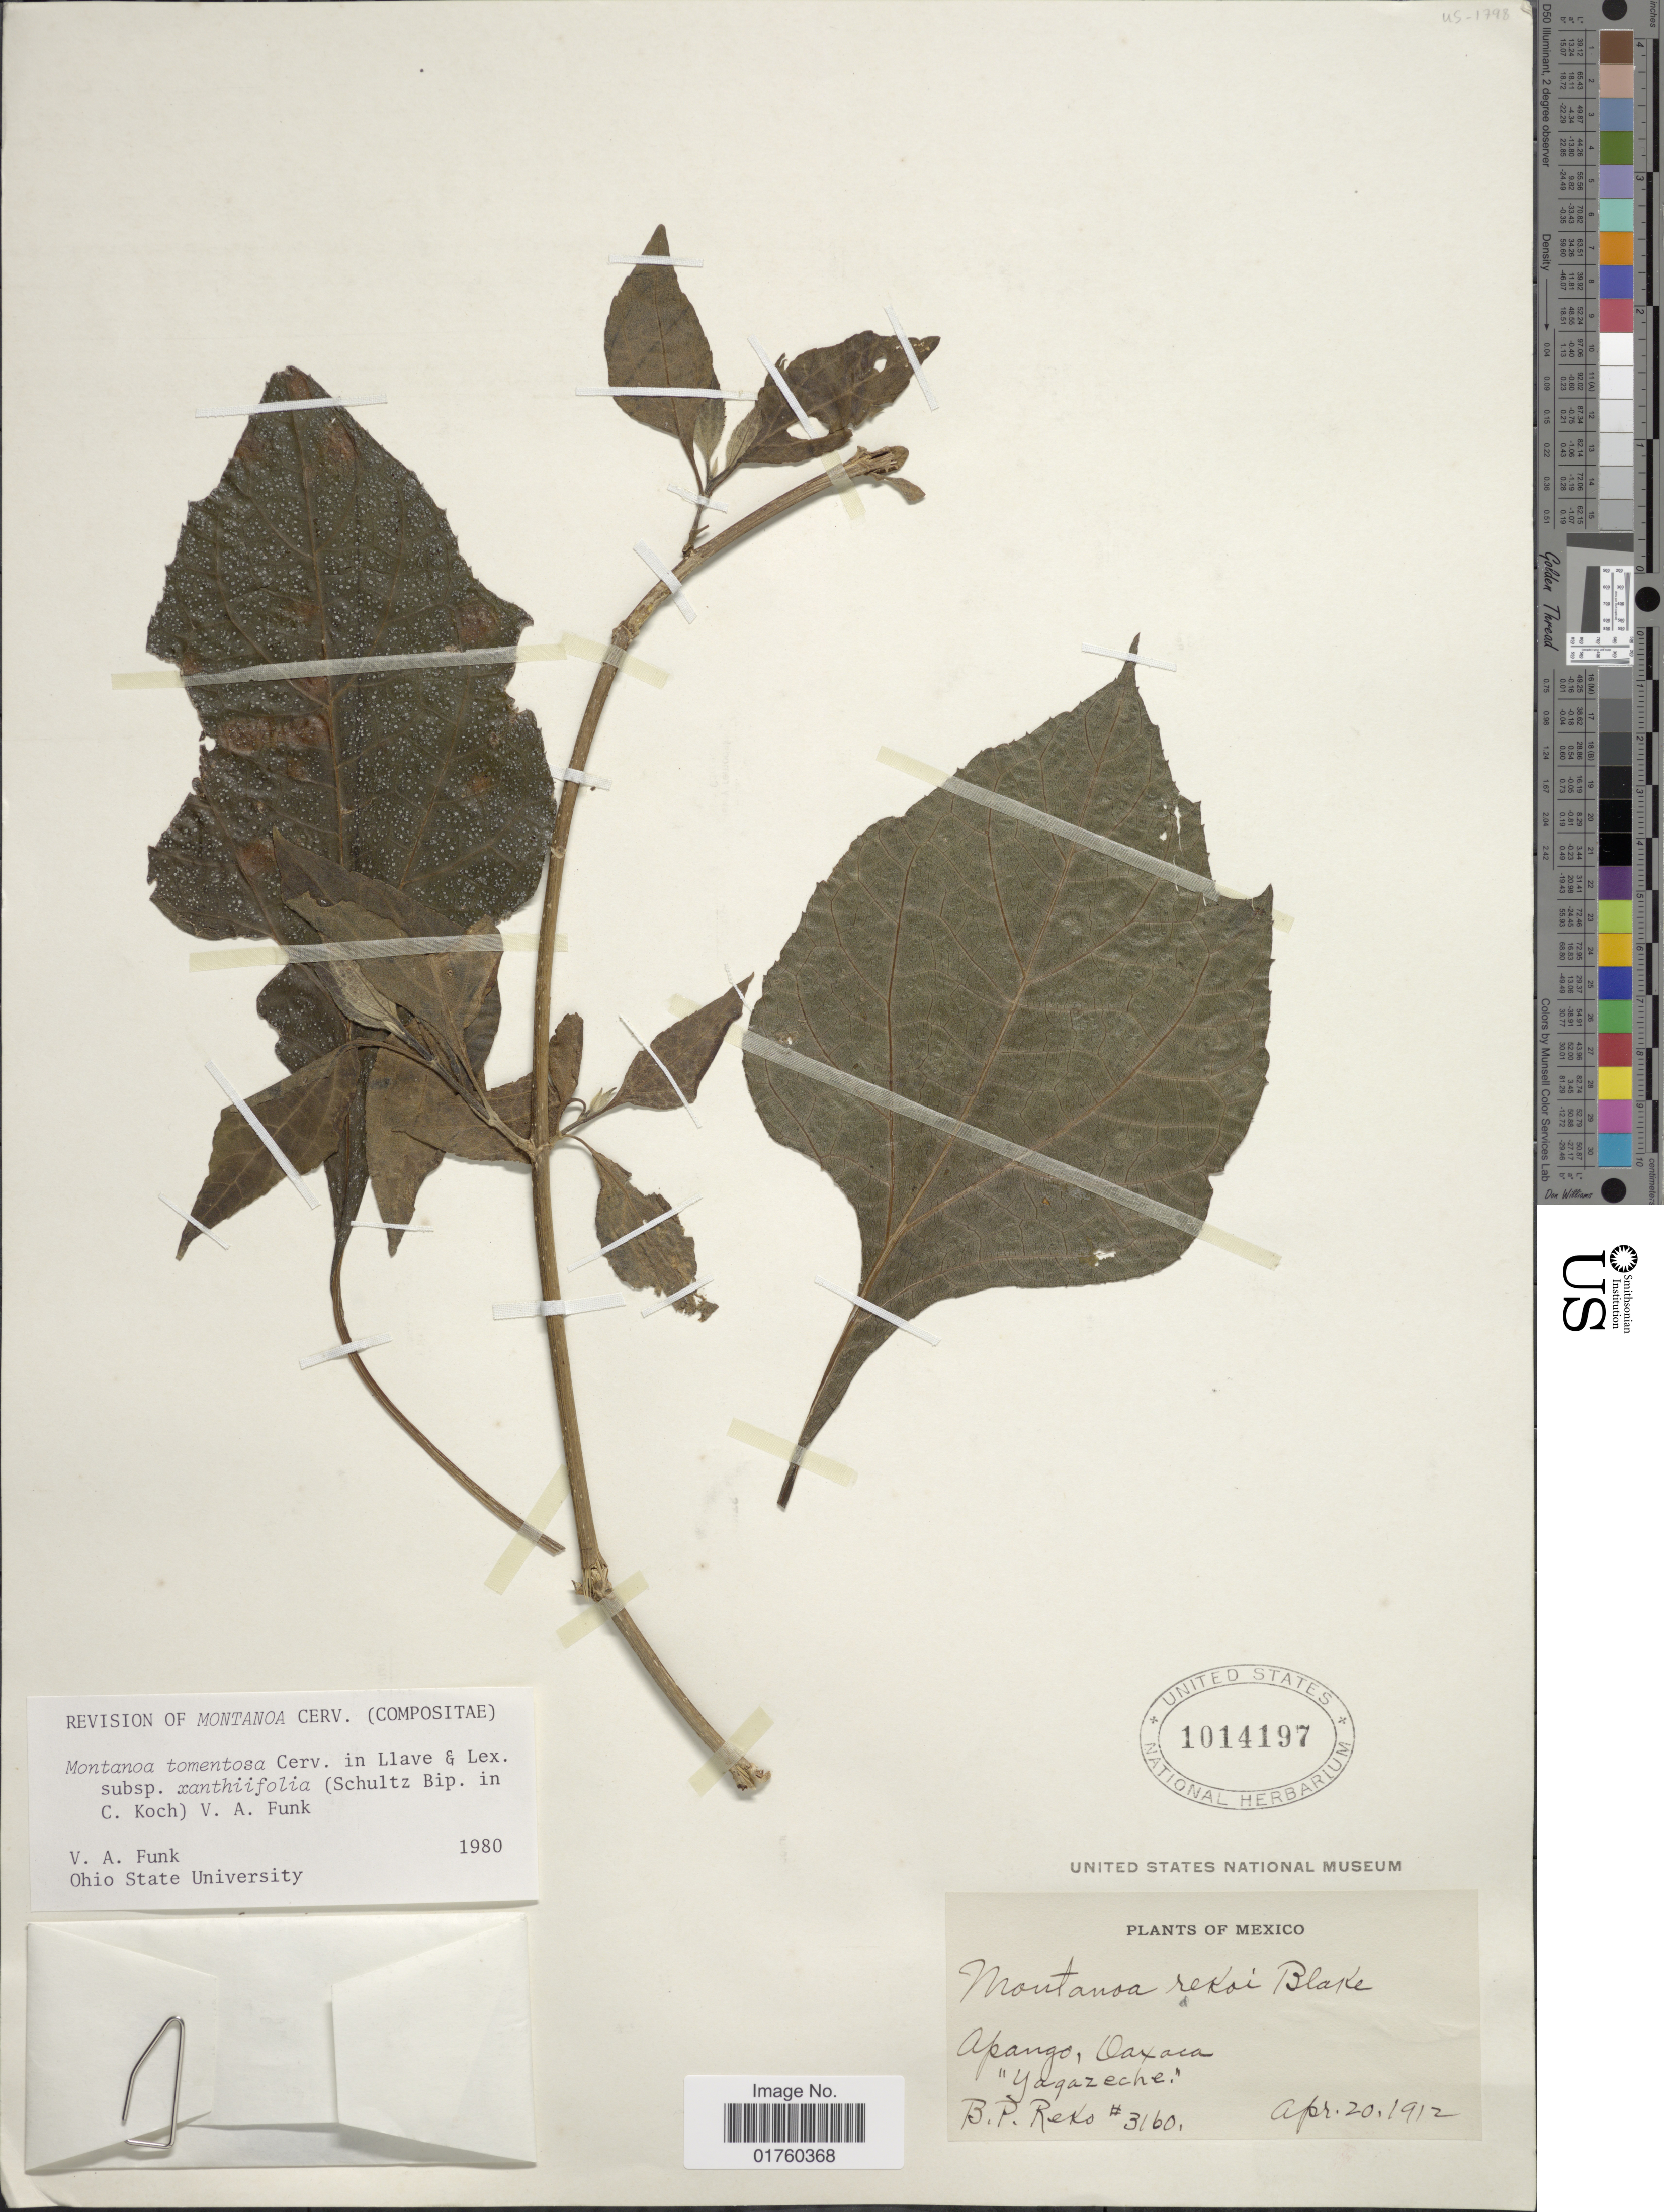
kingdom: Plantae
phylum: Tracheophyta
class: Magnoliopsida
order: Asterales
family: Asteraceae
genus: Montanoa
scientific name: Montanoa tomentosa subsp. xanthiifolia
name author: (Sch. Bip. in C. Koch) V.A. Funk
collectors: B. P. Reko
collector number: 3160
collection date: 1912-04-20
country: Mexico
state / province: Oaxaca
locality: Apango, "Yagazeche.".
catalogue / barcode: US 1014197